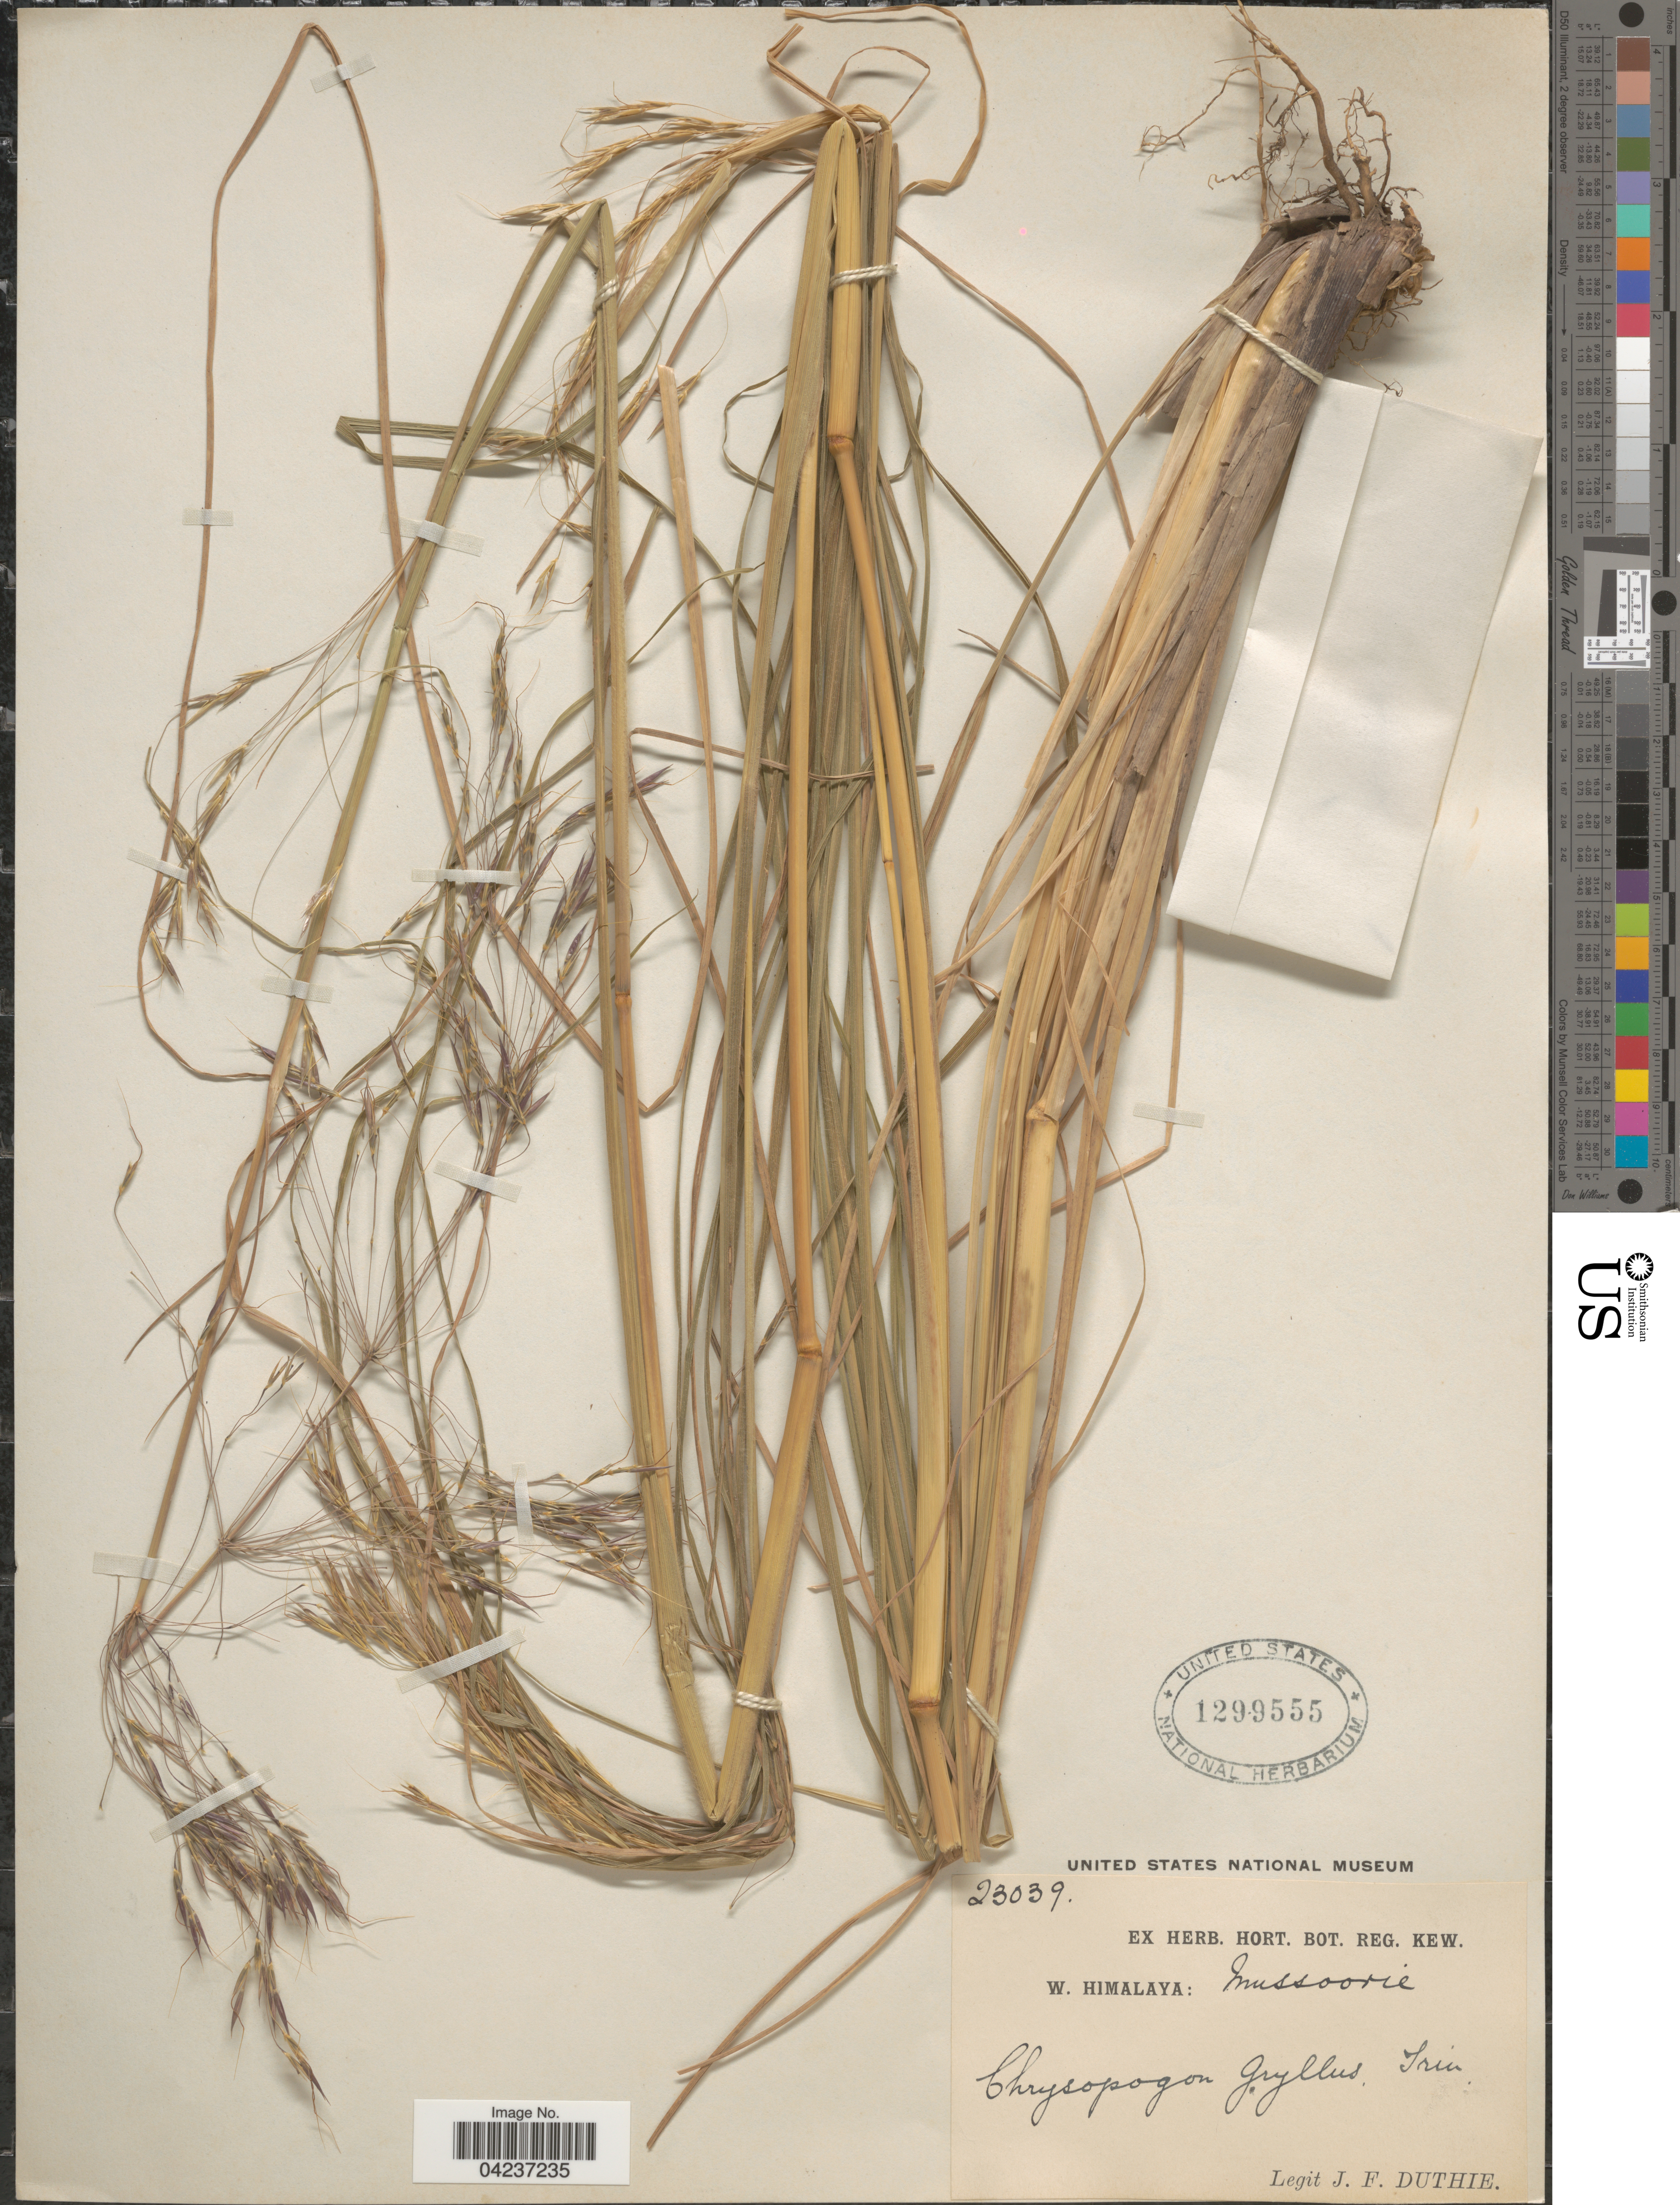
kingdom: Plantae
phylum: Tracheophyta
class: Liliopsida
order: Poales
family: Poaceae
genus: Chrysopogon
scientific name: Chrysopogon gryllus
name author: (L.) Trin.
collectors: J. F. Duthie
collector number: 23039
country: India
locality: W. Himalaya: Mussoorie.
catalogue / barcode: US 1299555